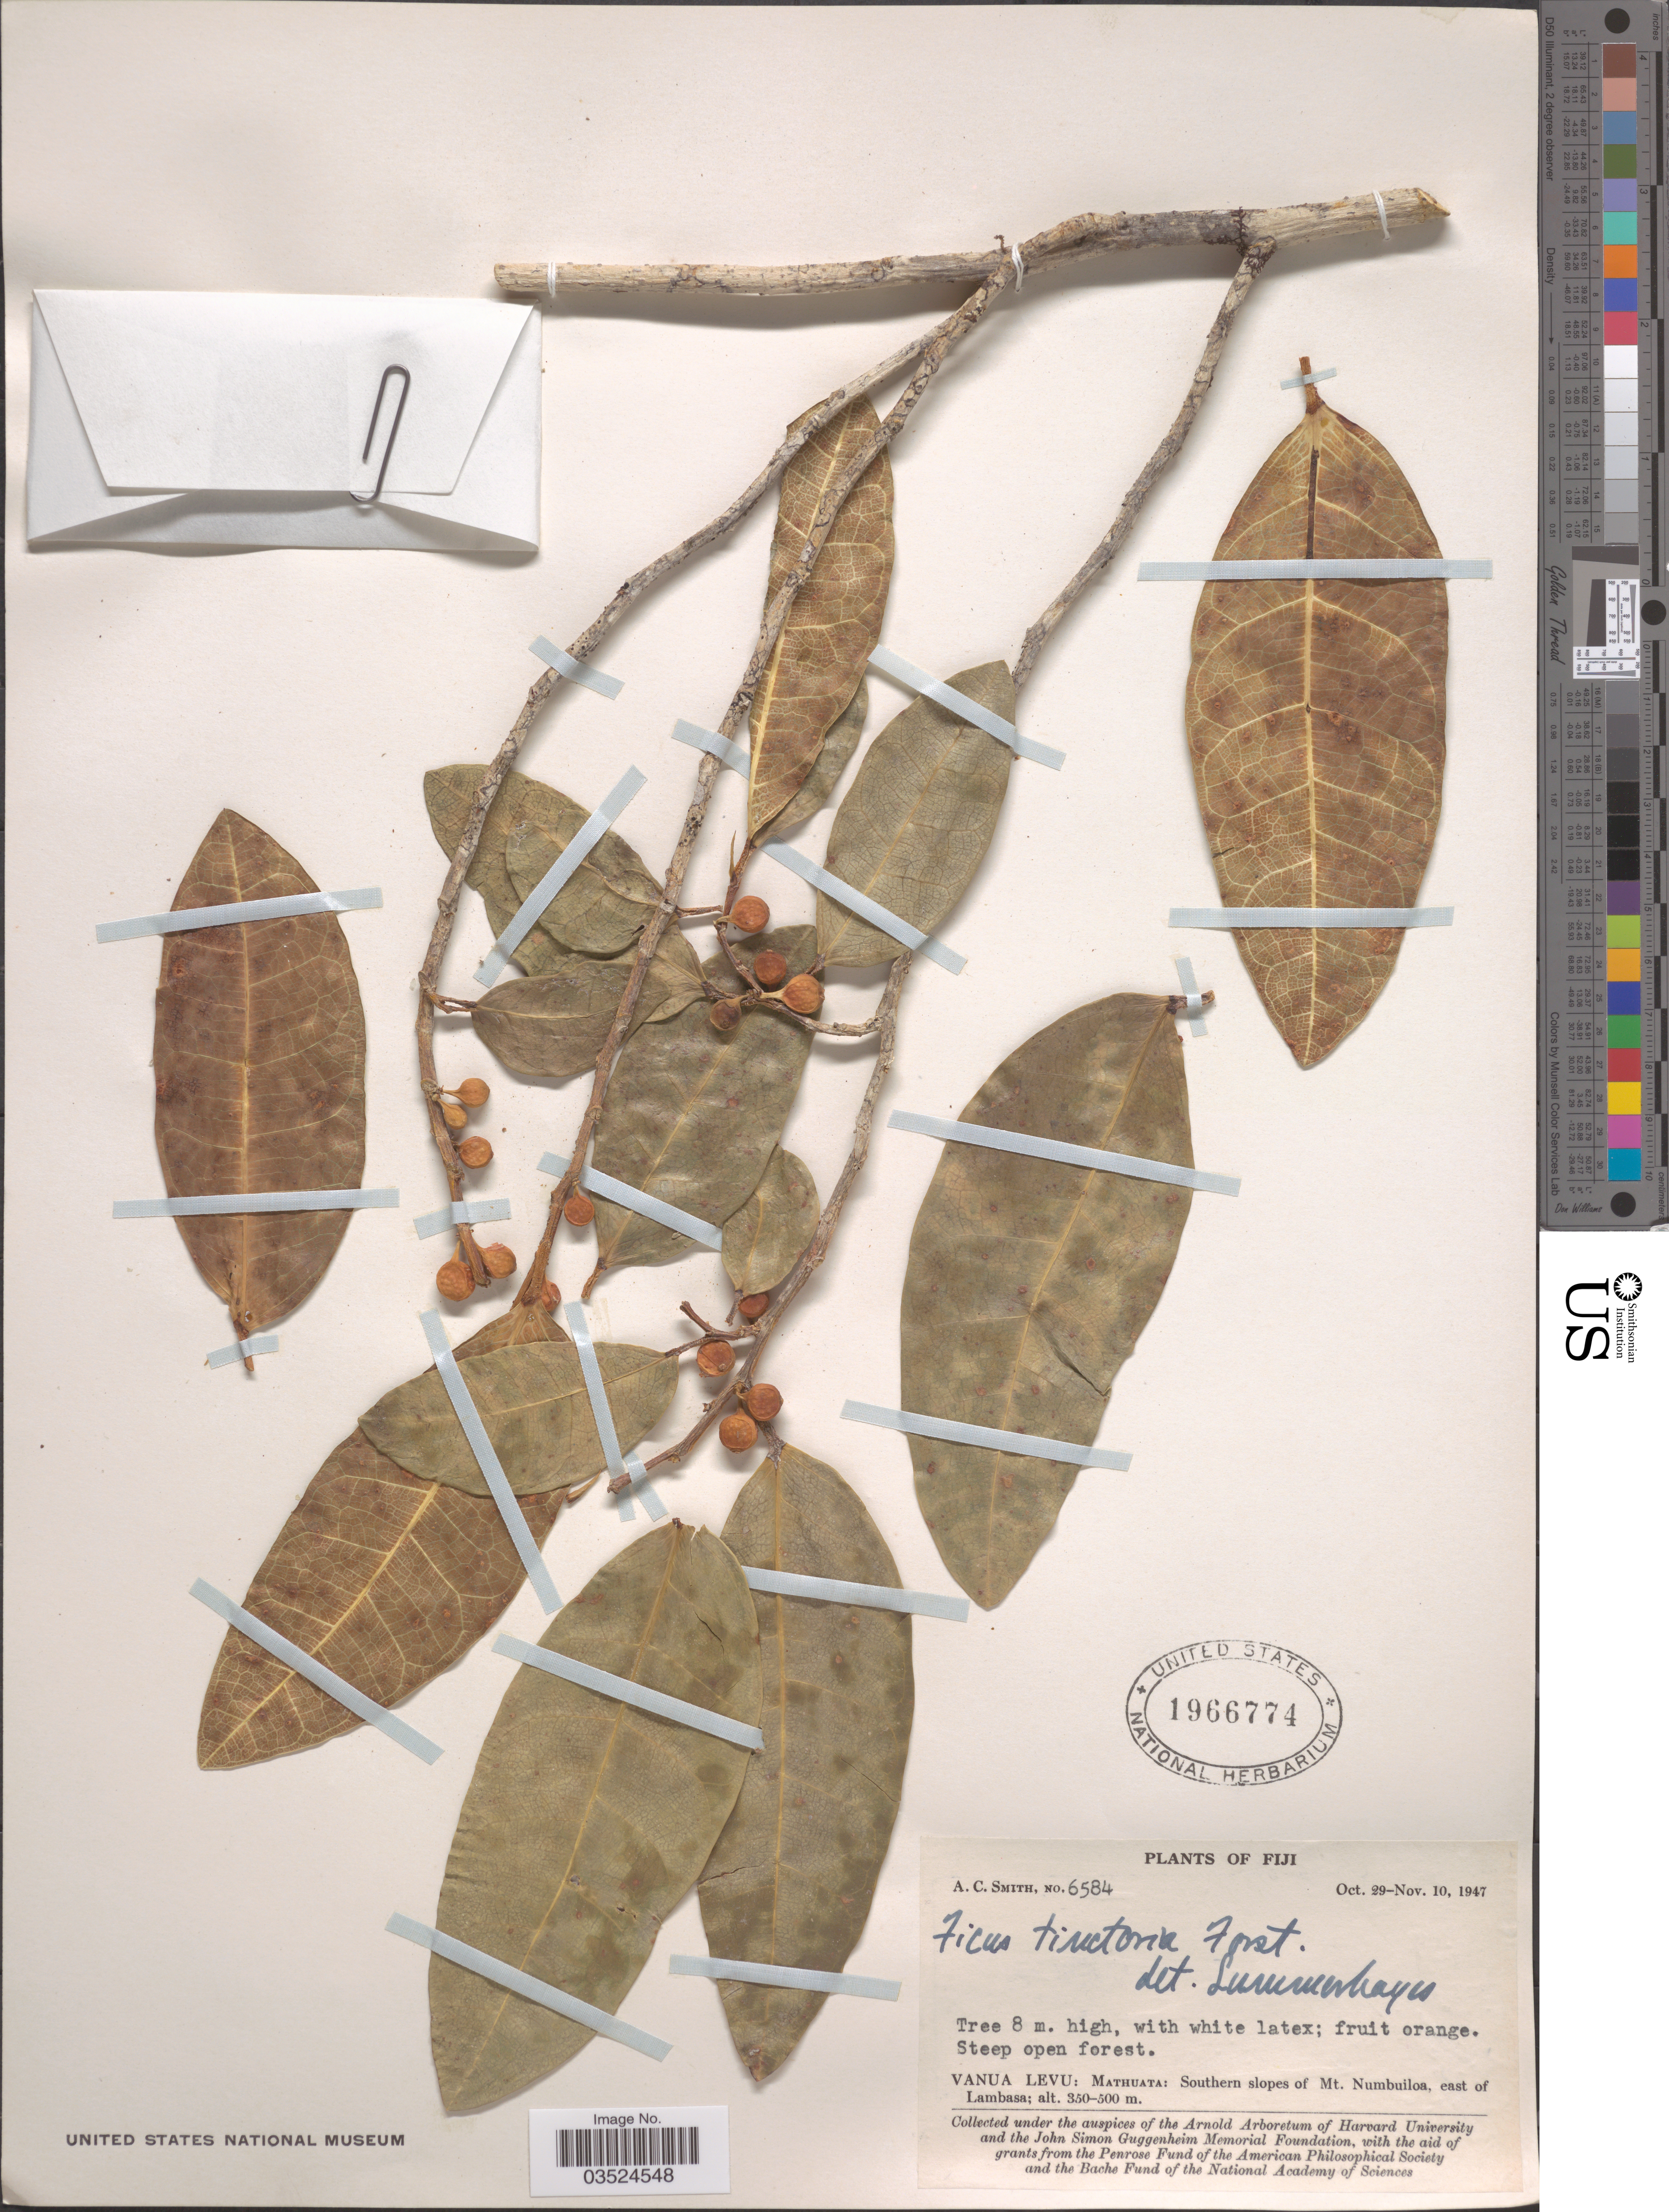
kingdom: Plantae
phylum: Tracheophyta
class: Magnoliopsida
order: Rosales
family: Moraceae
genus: Ficus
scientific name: Ficus tinctoria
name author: G. Forst.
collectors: A. C. Smith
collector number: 6584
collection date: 1947-10-29/1947-11-10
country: Fiji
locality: Vanua Levu: Mathuata: Southern slopes of Mt. Numbuiloa, east of Lambasa.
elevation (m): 350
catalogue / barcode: US 1966774